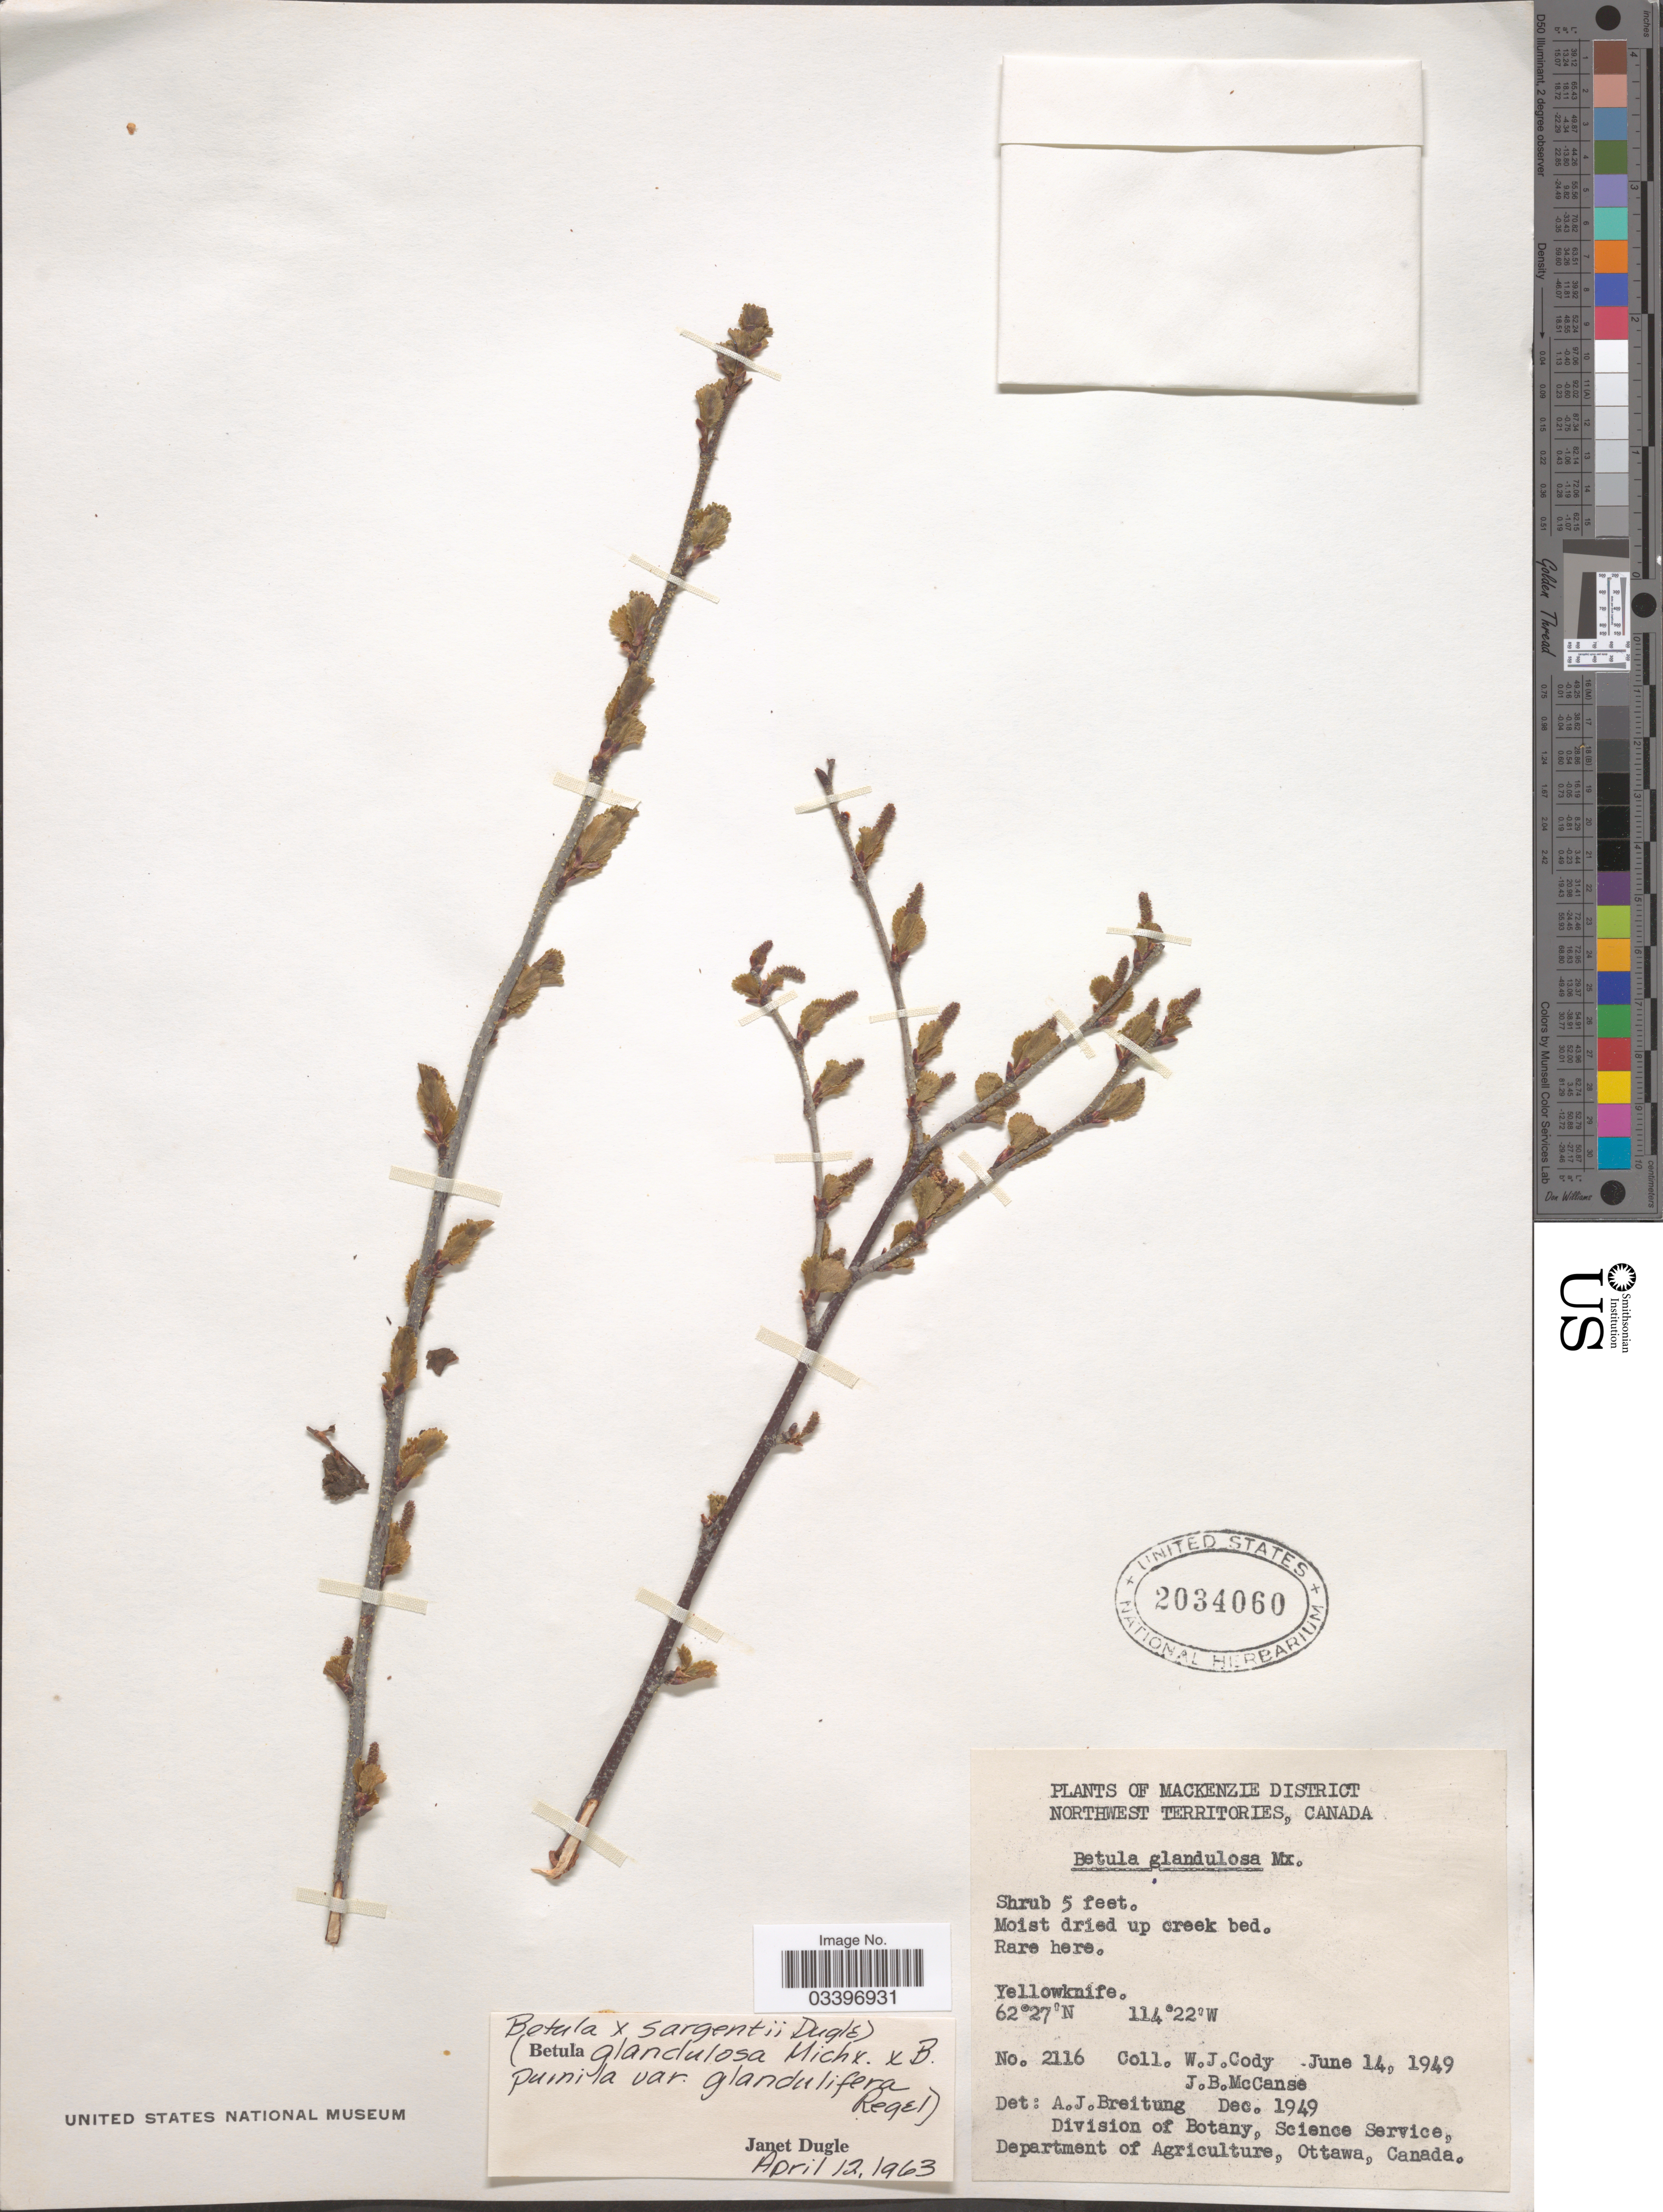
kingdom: Plantae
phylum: Tracheophyta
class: Magnoliopsida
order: Fagales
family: Betulaceae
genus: Betula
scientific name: Betula x sargentii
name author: Dugle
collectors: W. Cody & J. McCanse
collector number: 2116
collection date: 1949-06-14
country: Canada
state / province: Northwest Territories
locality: Mackenzie District. Yellowknife.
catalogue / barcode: US 2034060